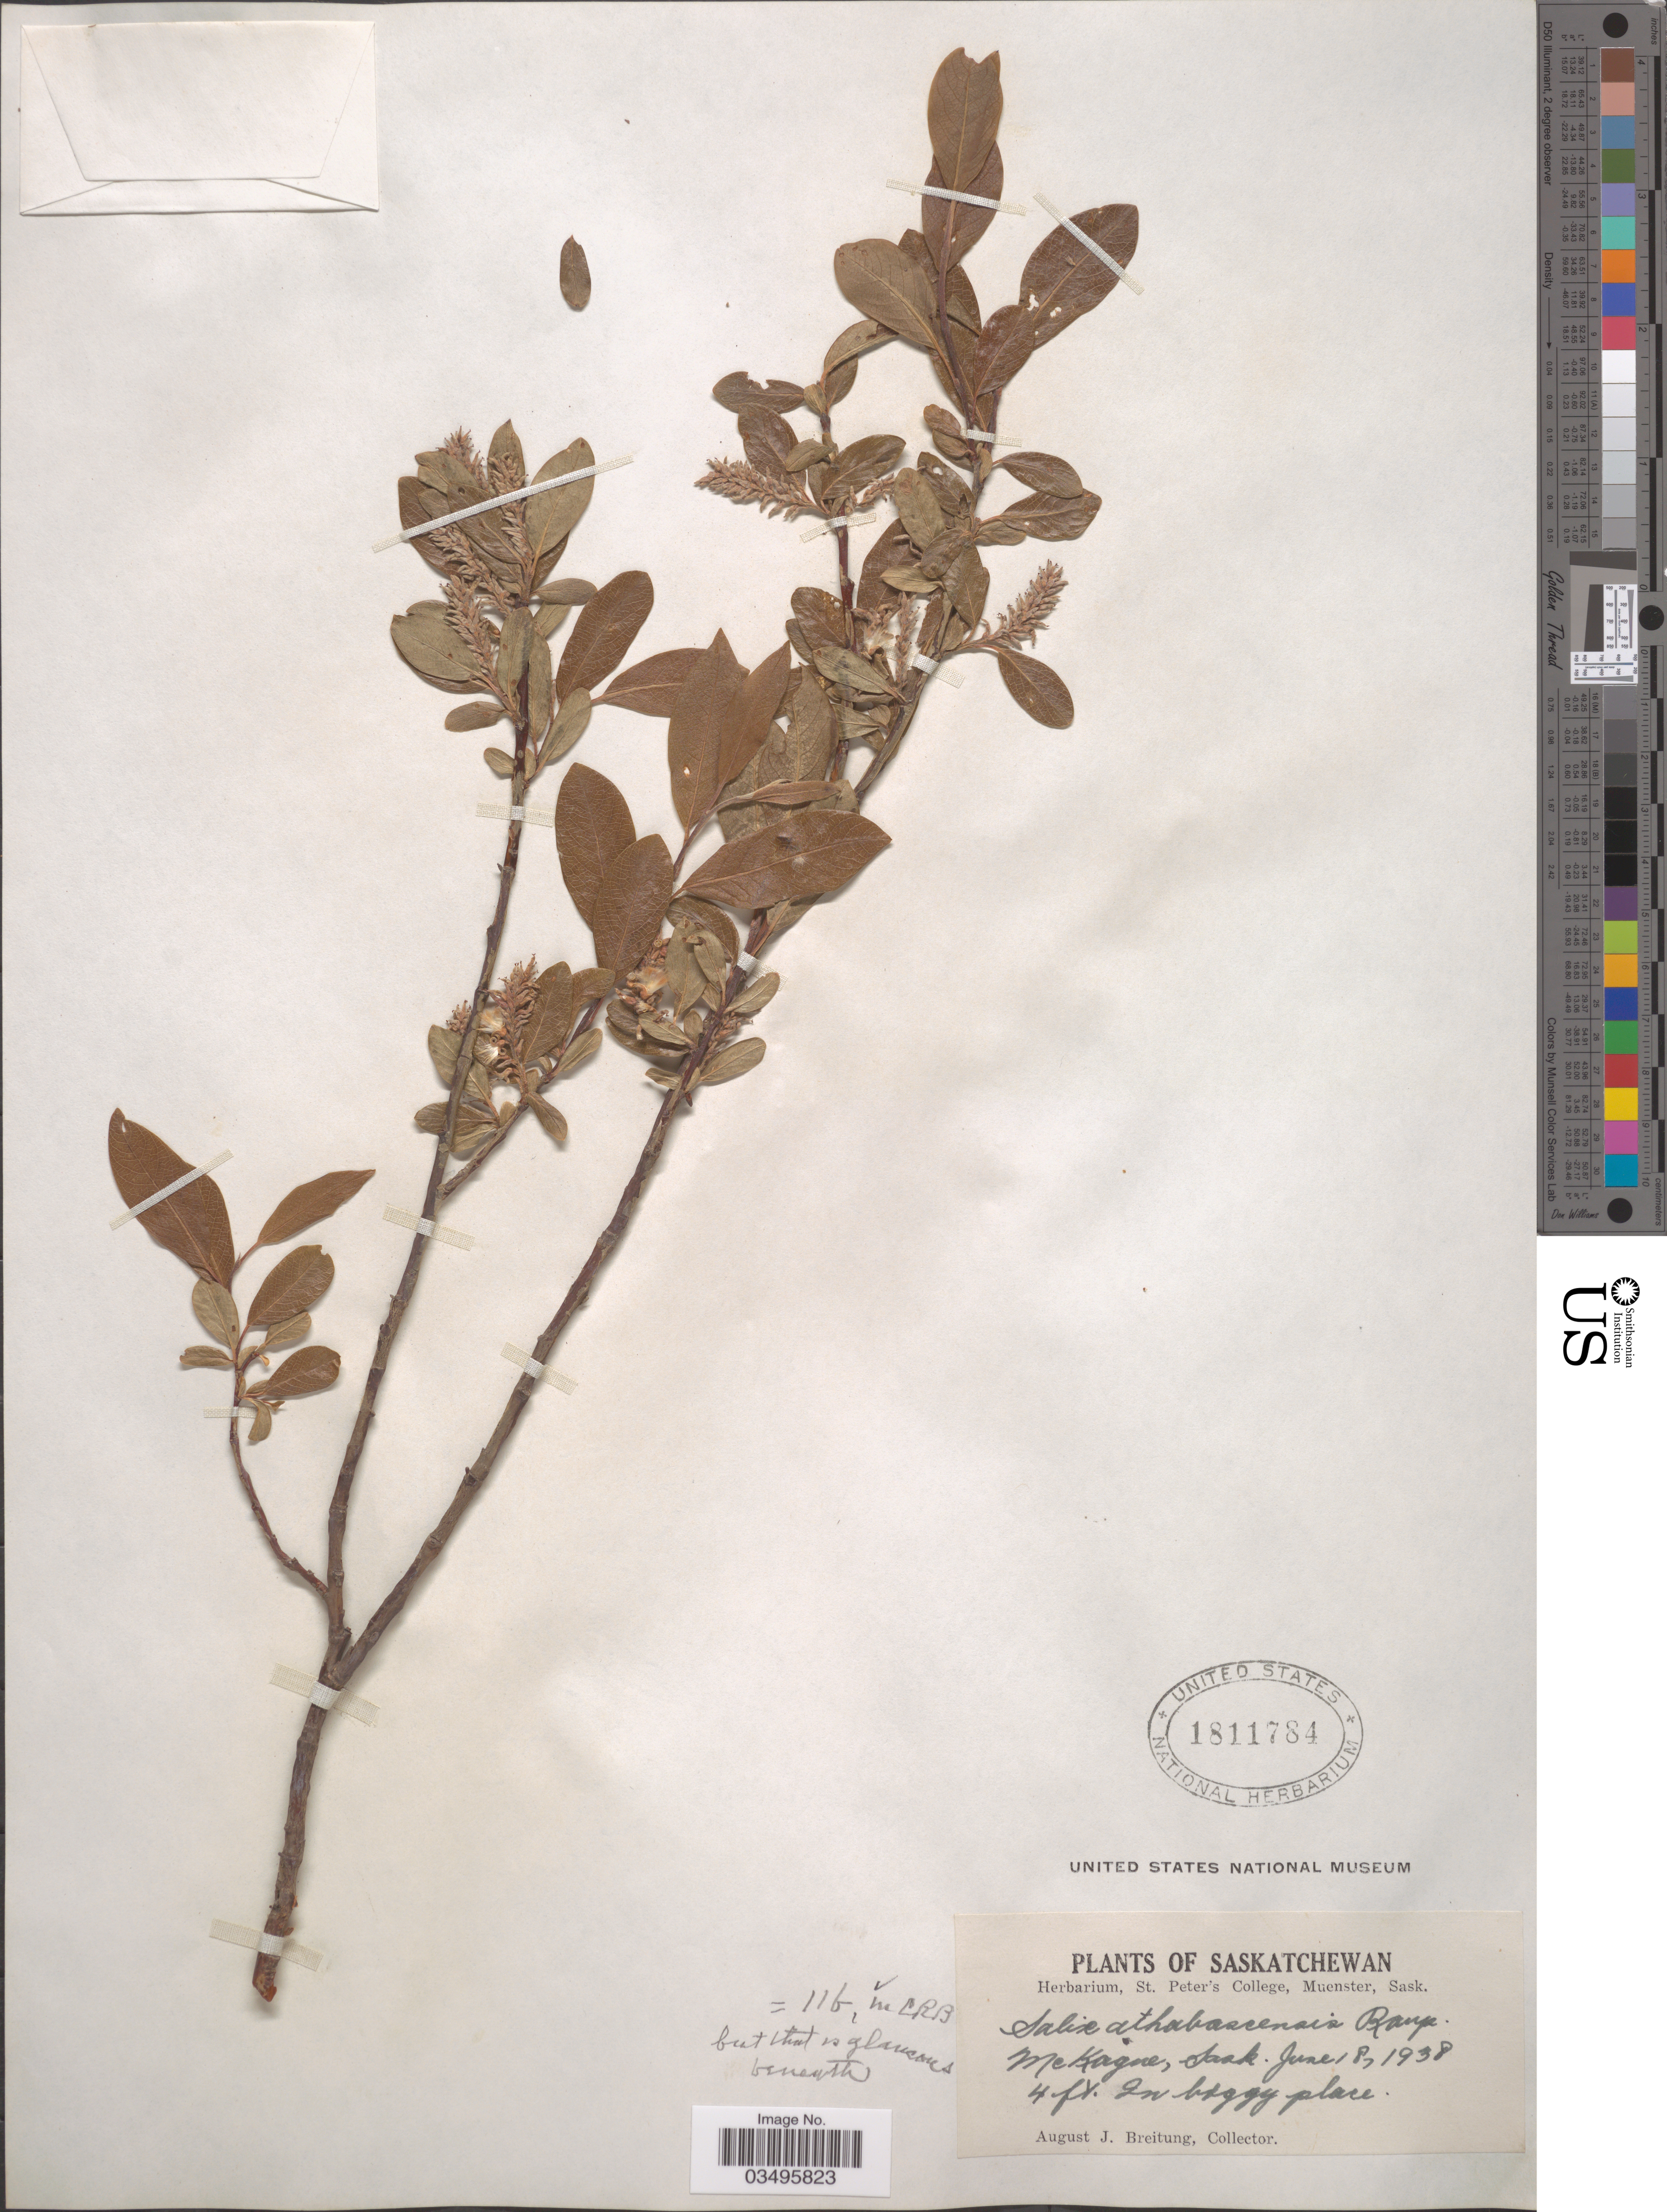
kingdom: Plantae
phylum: Tracheophyta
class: Magnoliopsida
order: Malpighiales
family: Salicaceae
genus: Salix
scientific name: Salix athabascensis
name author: Raup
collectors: A. Breitung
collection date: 1938-06-18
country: Canada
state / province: Saskatchewan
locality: McKague.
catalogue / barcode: US 1811784